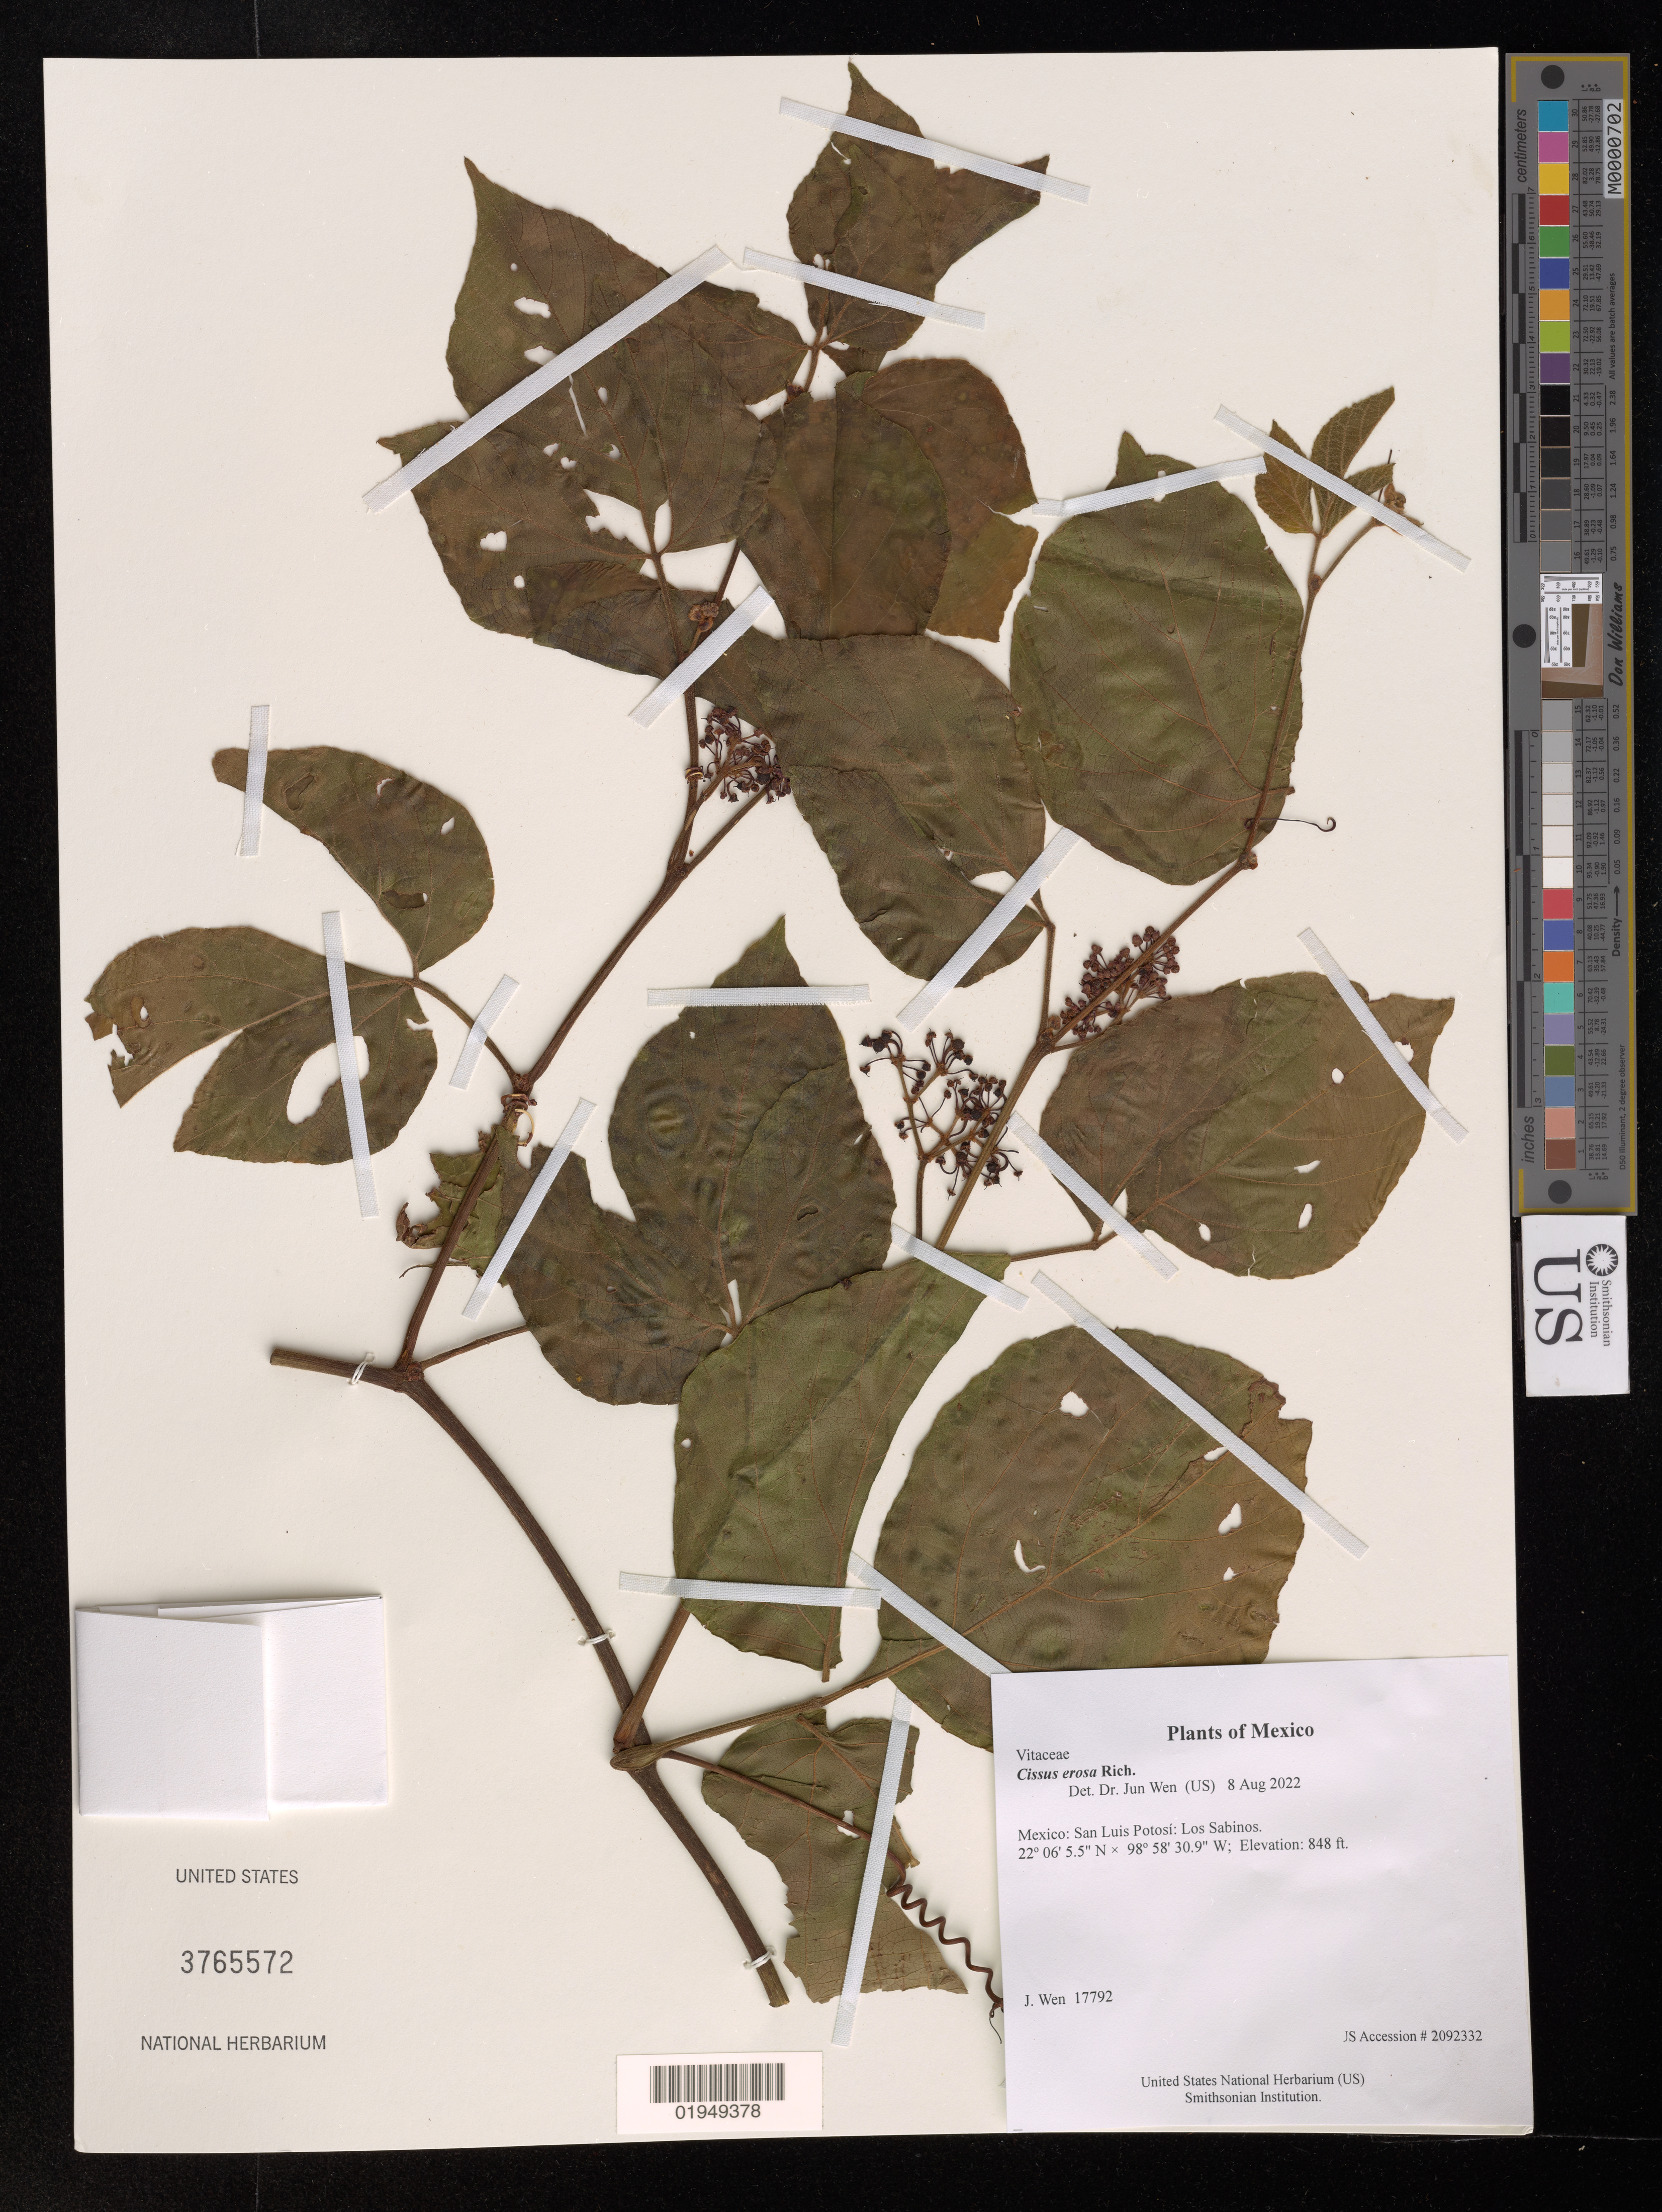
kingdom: Plantae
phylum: Tracheophyta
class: Magnoliopsida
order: Vitales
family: Vitaceae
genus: Cissus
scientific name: Cissus erosa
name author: Rich.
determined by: Wen, Jun, (BOT), Smithsonian Institution - National Museum of Natural History (UNITED STATES)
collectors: J. Wen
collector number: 17792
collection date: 2022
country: Mexico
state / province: San Luis Potosí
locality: Los Sabinos.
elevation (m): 258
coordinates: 22 06.092 N, 98 58.515 W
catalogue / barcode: US 3765572